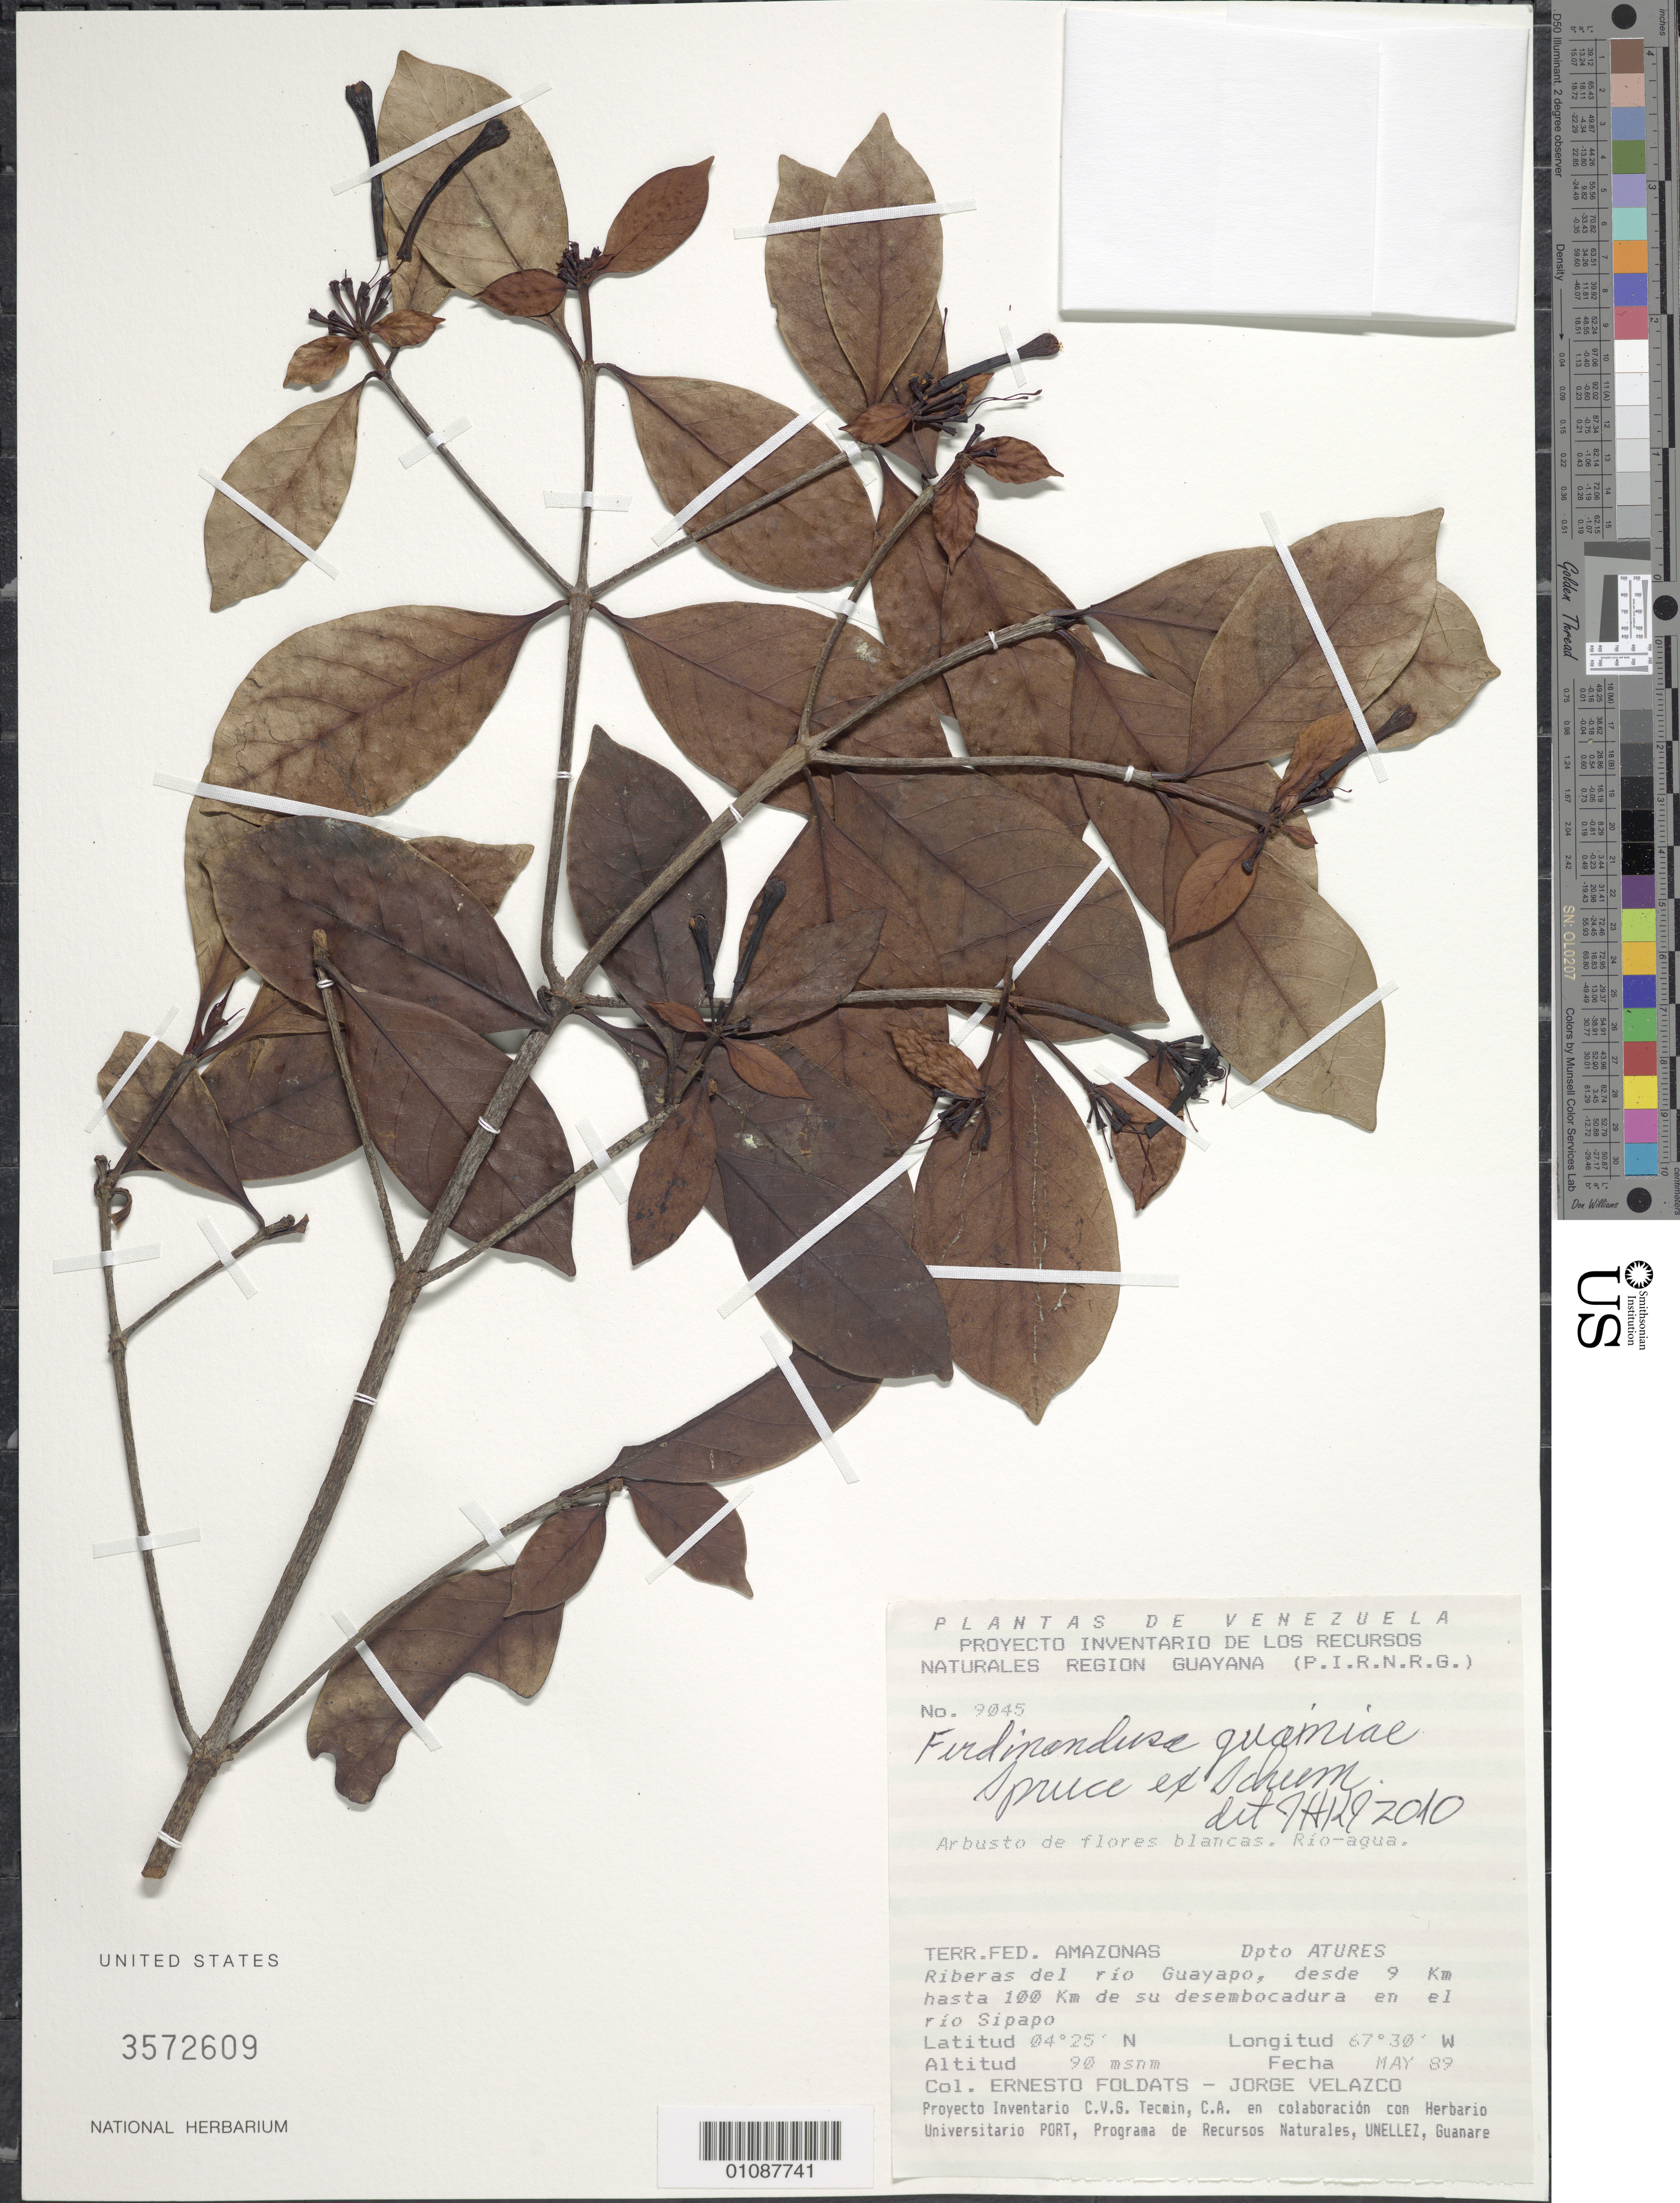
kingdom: Plantae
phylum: Tracheophyta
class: Magnoliopsida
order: Gentianales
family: Rubiaceae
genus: Ferdinandusa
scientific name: Ferdinandusa guainiae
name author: Spruce ex K. Schum.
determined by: Kirkbride, J. H.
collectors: E. Foldats & J. Velazco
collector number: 9045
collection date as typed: May-89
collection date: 1989-05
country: Venezuela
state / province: Amazonas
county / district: Atures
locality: Río Guaypo, desde 9km hasta 100 km de su desembocadura en el rio Sipapo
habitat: Riberas del rio; rio-agua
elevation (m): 90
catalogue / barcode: US 3572609